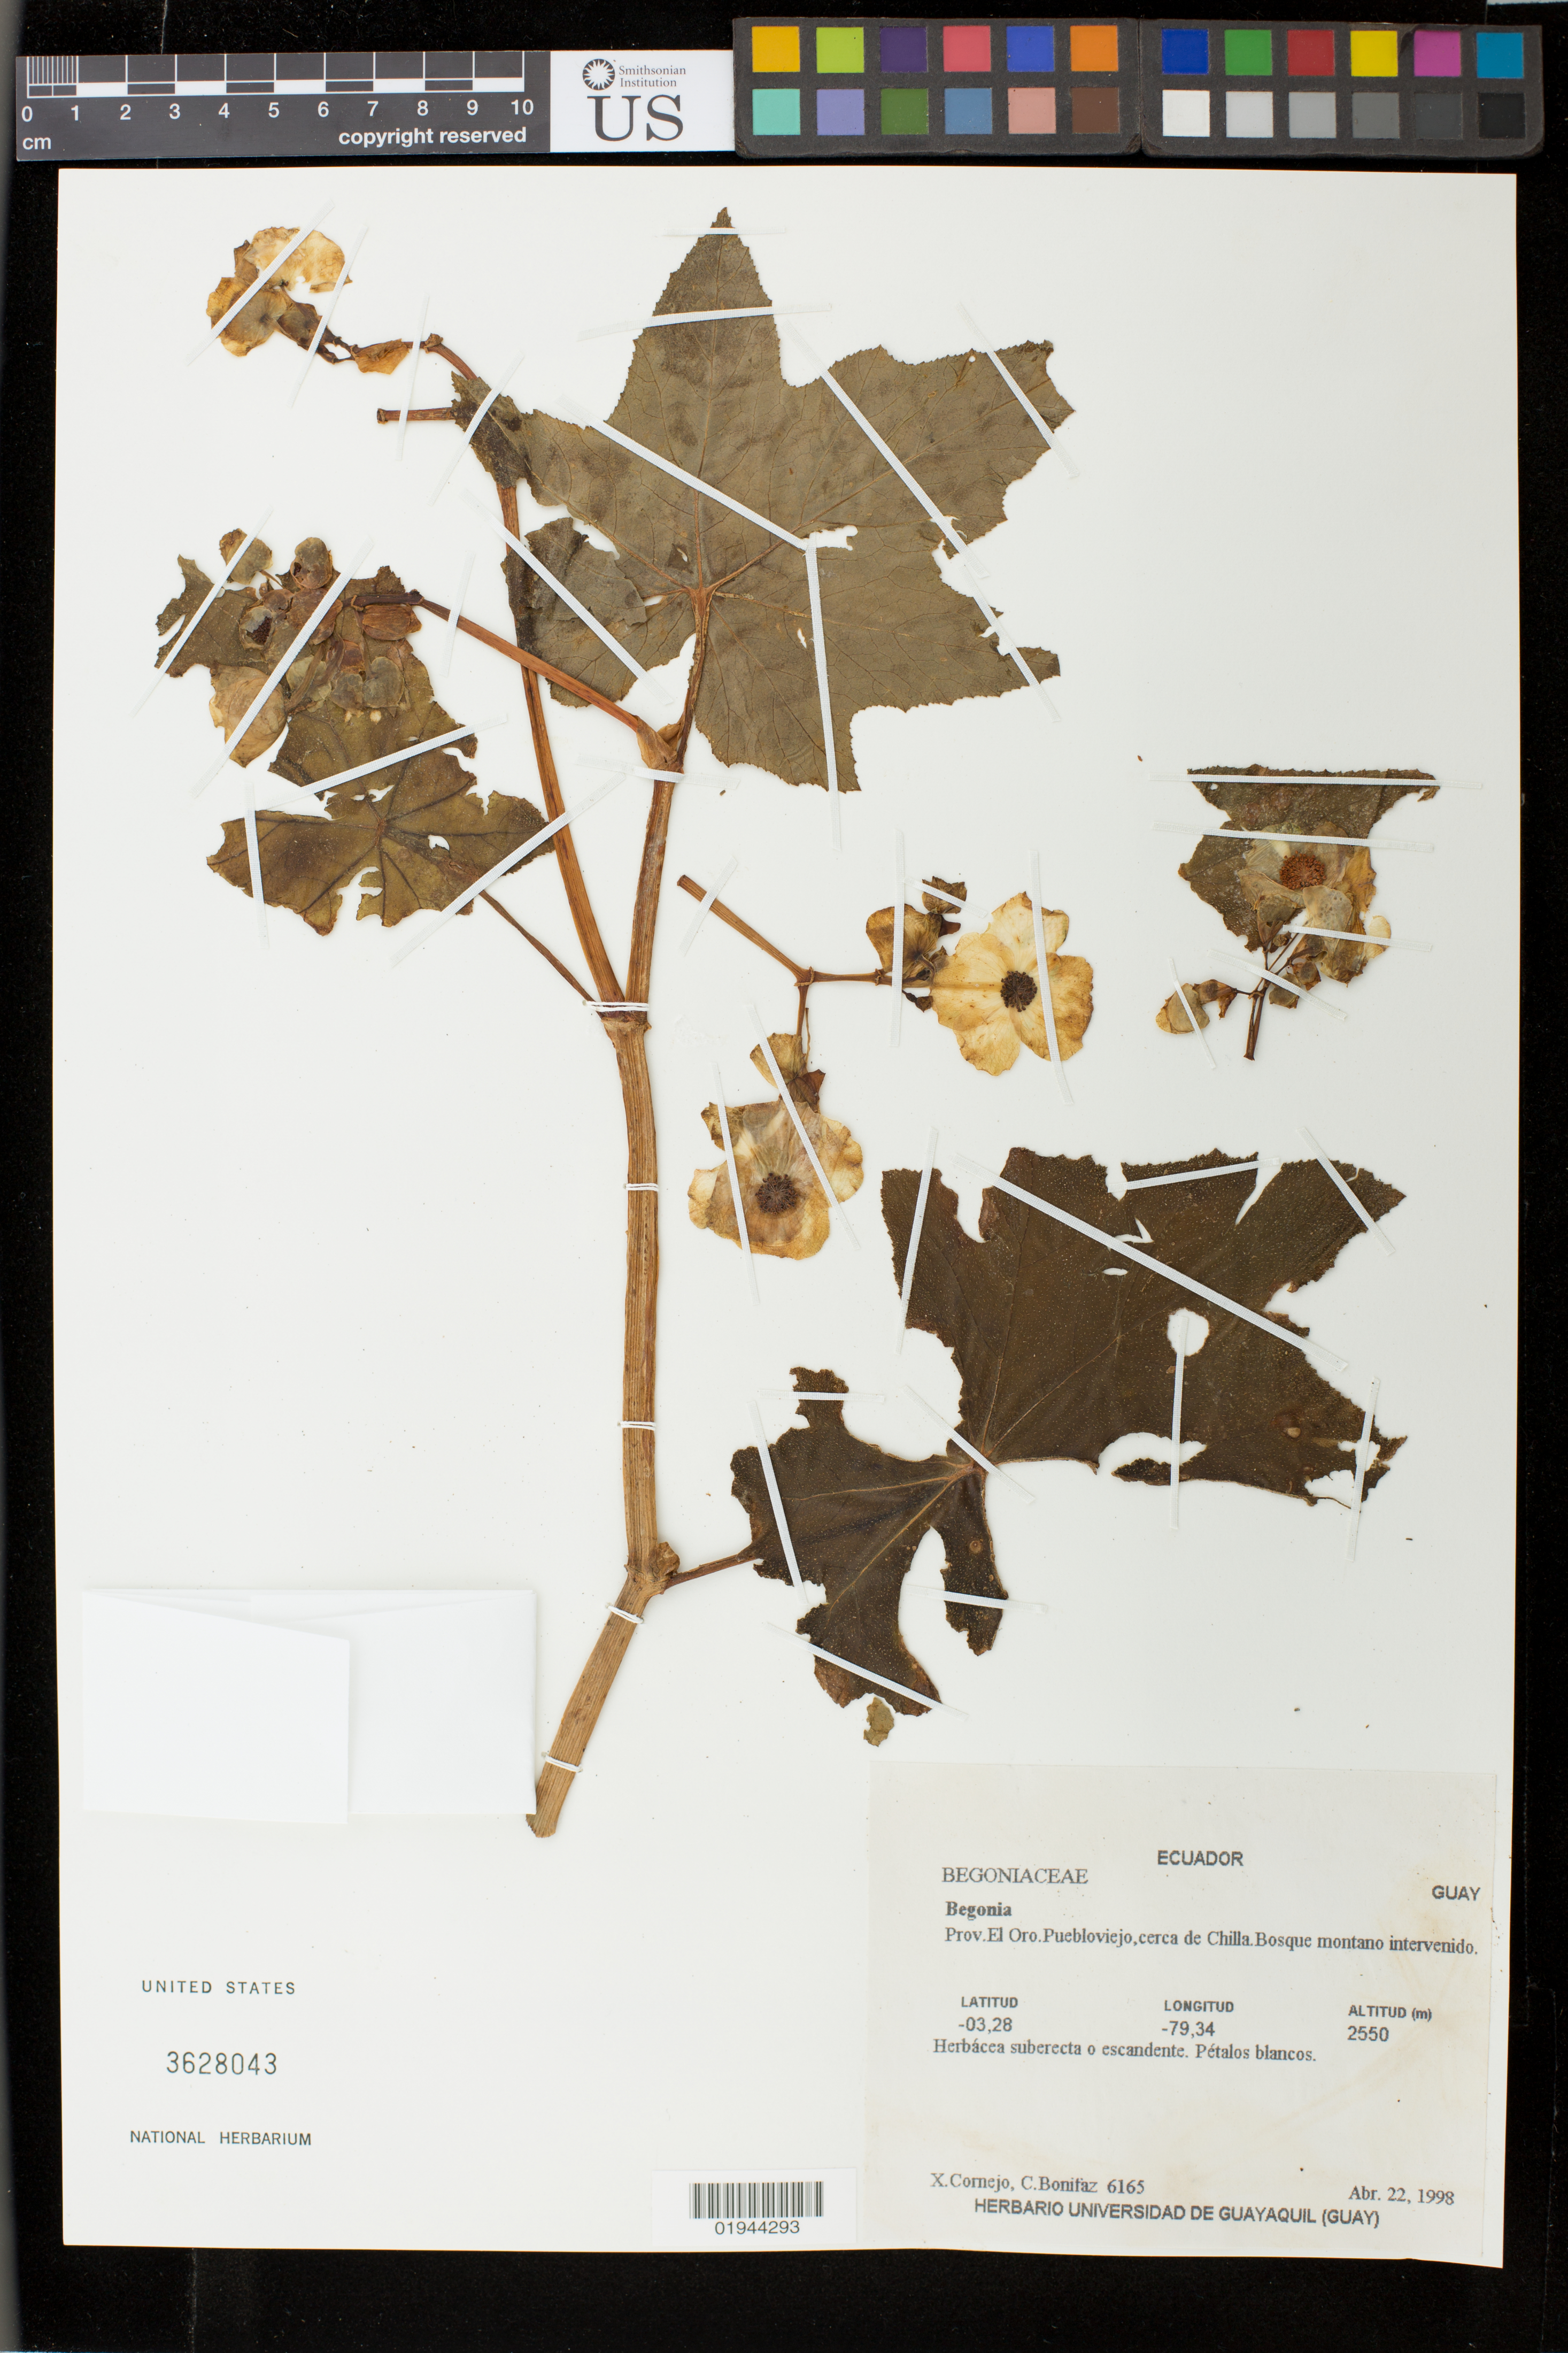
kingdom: Plantae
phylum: Tracheophyta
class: Magnoliopsida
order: Cucurbitales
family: Begoniaceae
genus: Begonia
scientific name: Begonia sp.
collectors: X. F. Cornejo & C. Bonitáz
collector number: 6165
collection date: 1998-04-22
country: Ecuador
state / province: El Oro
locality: Puebloviejo, cerca de Chilla.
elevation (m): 2550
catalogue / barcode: US 3628043